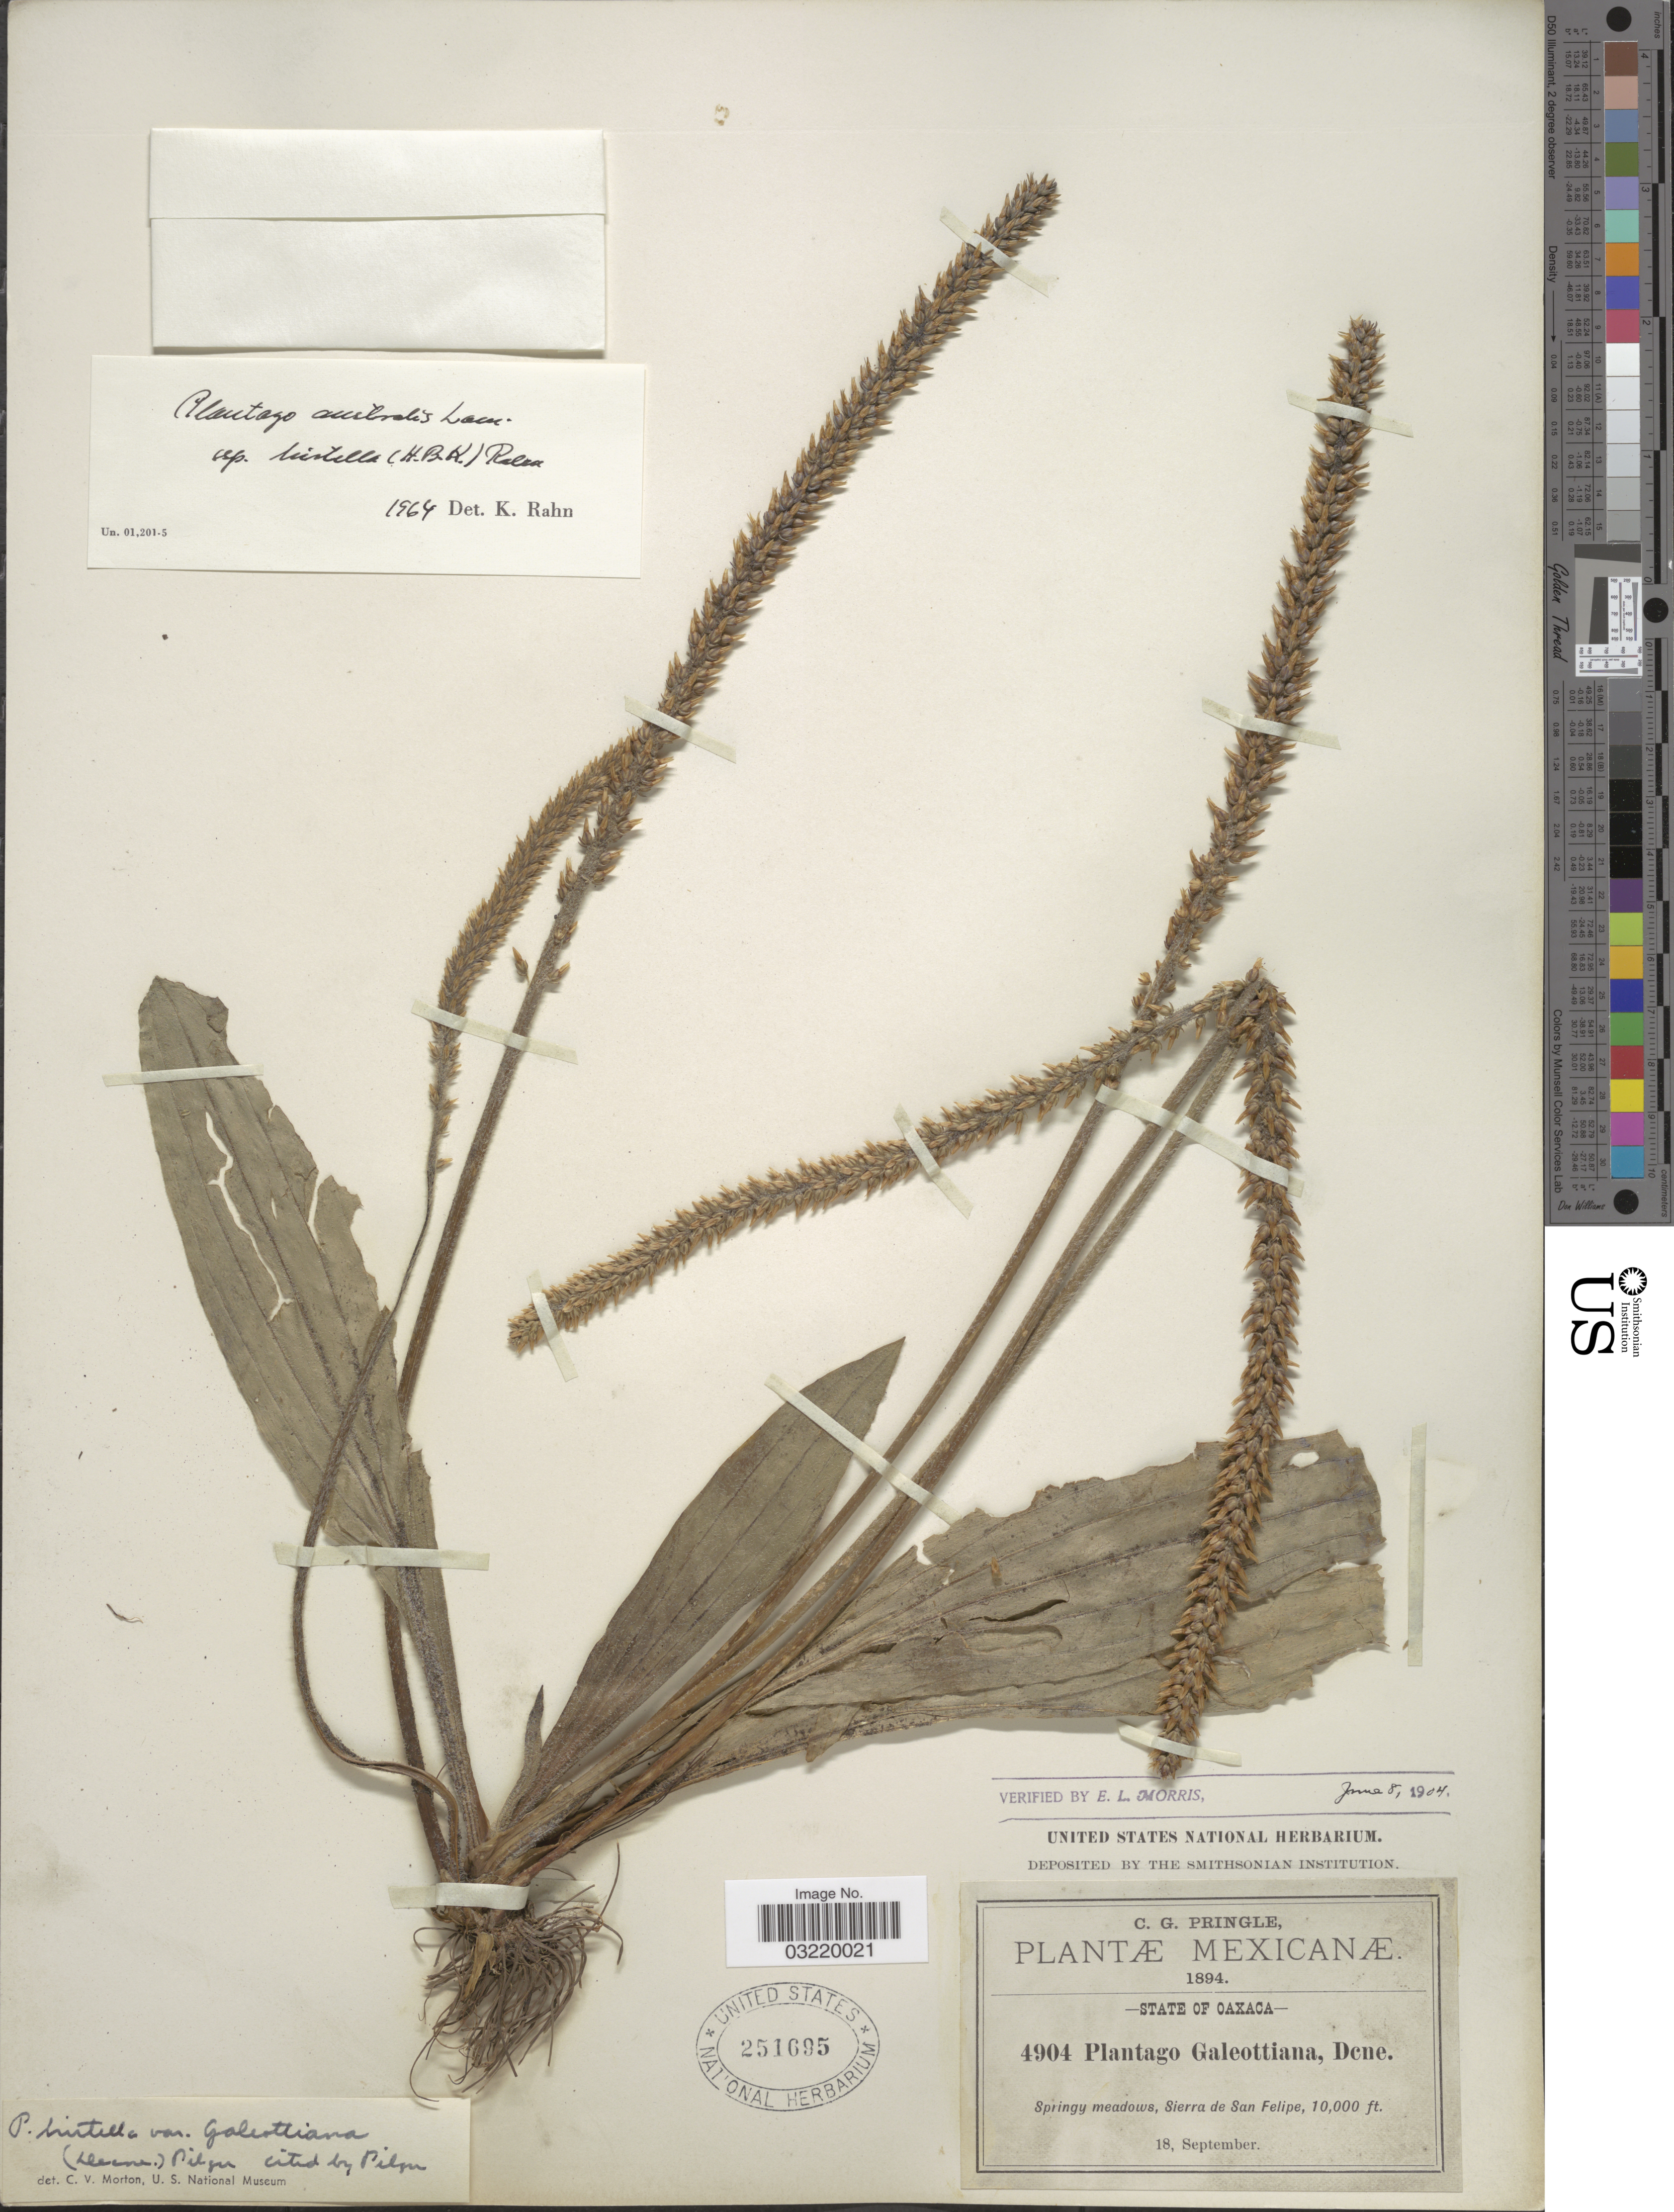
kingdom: Plantae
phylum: Tracheophyta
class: Magnoliopsida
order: Lamiales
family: Plantaginaceae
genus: Plantago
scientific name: Plantago australis subsp. hirtella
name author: (Kunth) Rahn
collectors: C. G. Pringle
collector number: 4904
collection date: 1894-09-18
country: Mexico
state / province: Oaxaca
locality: Springy meadows, Sierra de San Felipe.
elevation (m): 3048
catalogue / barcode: US 251695